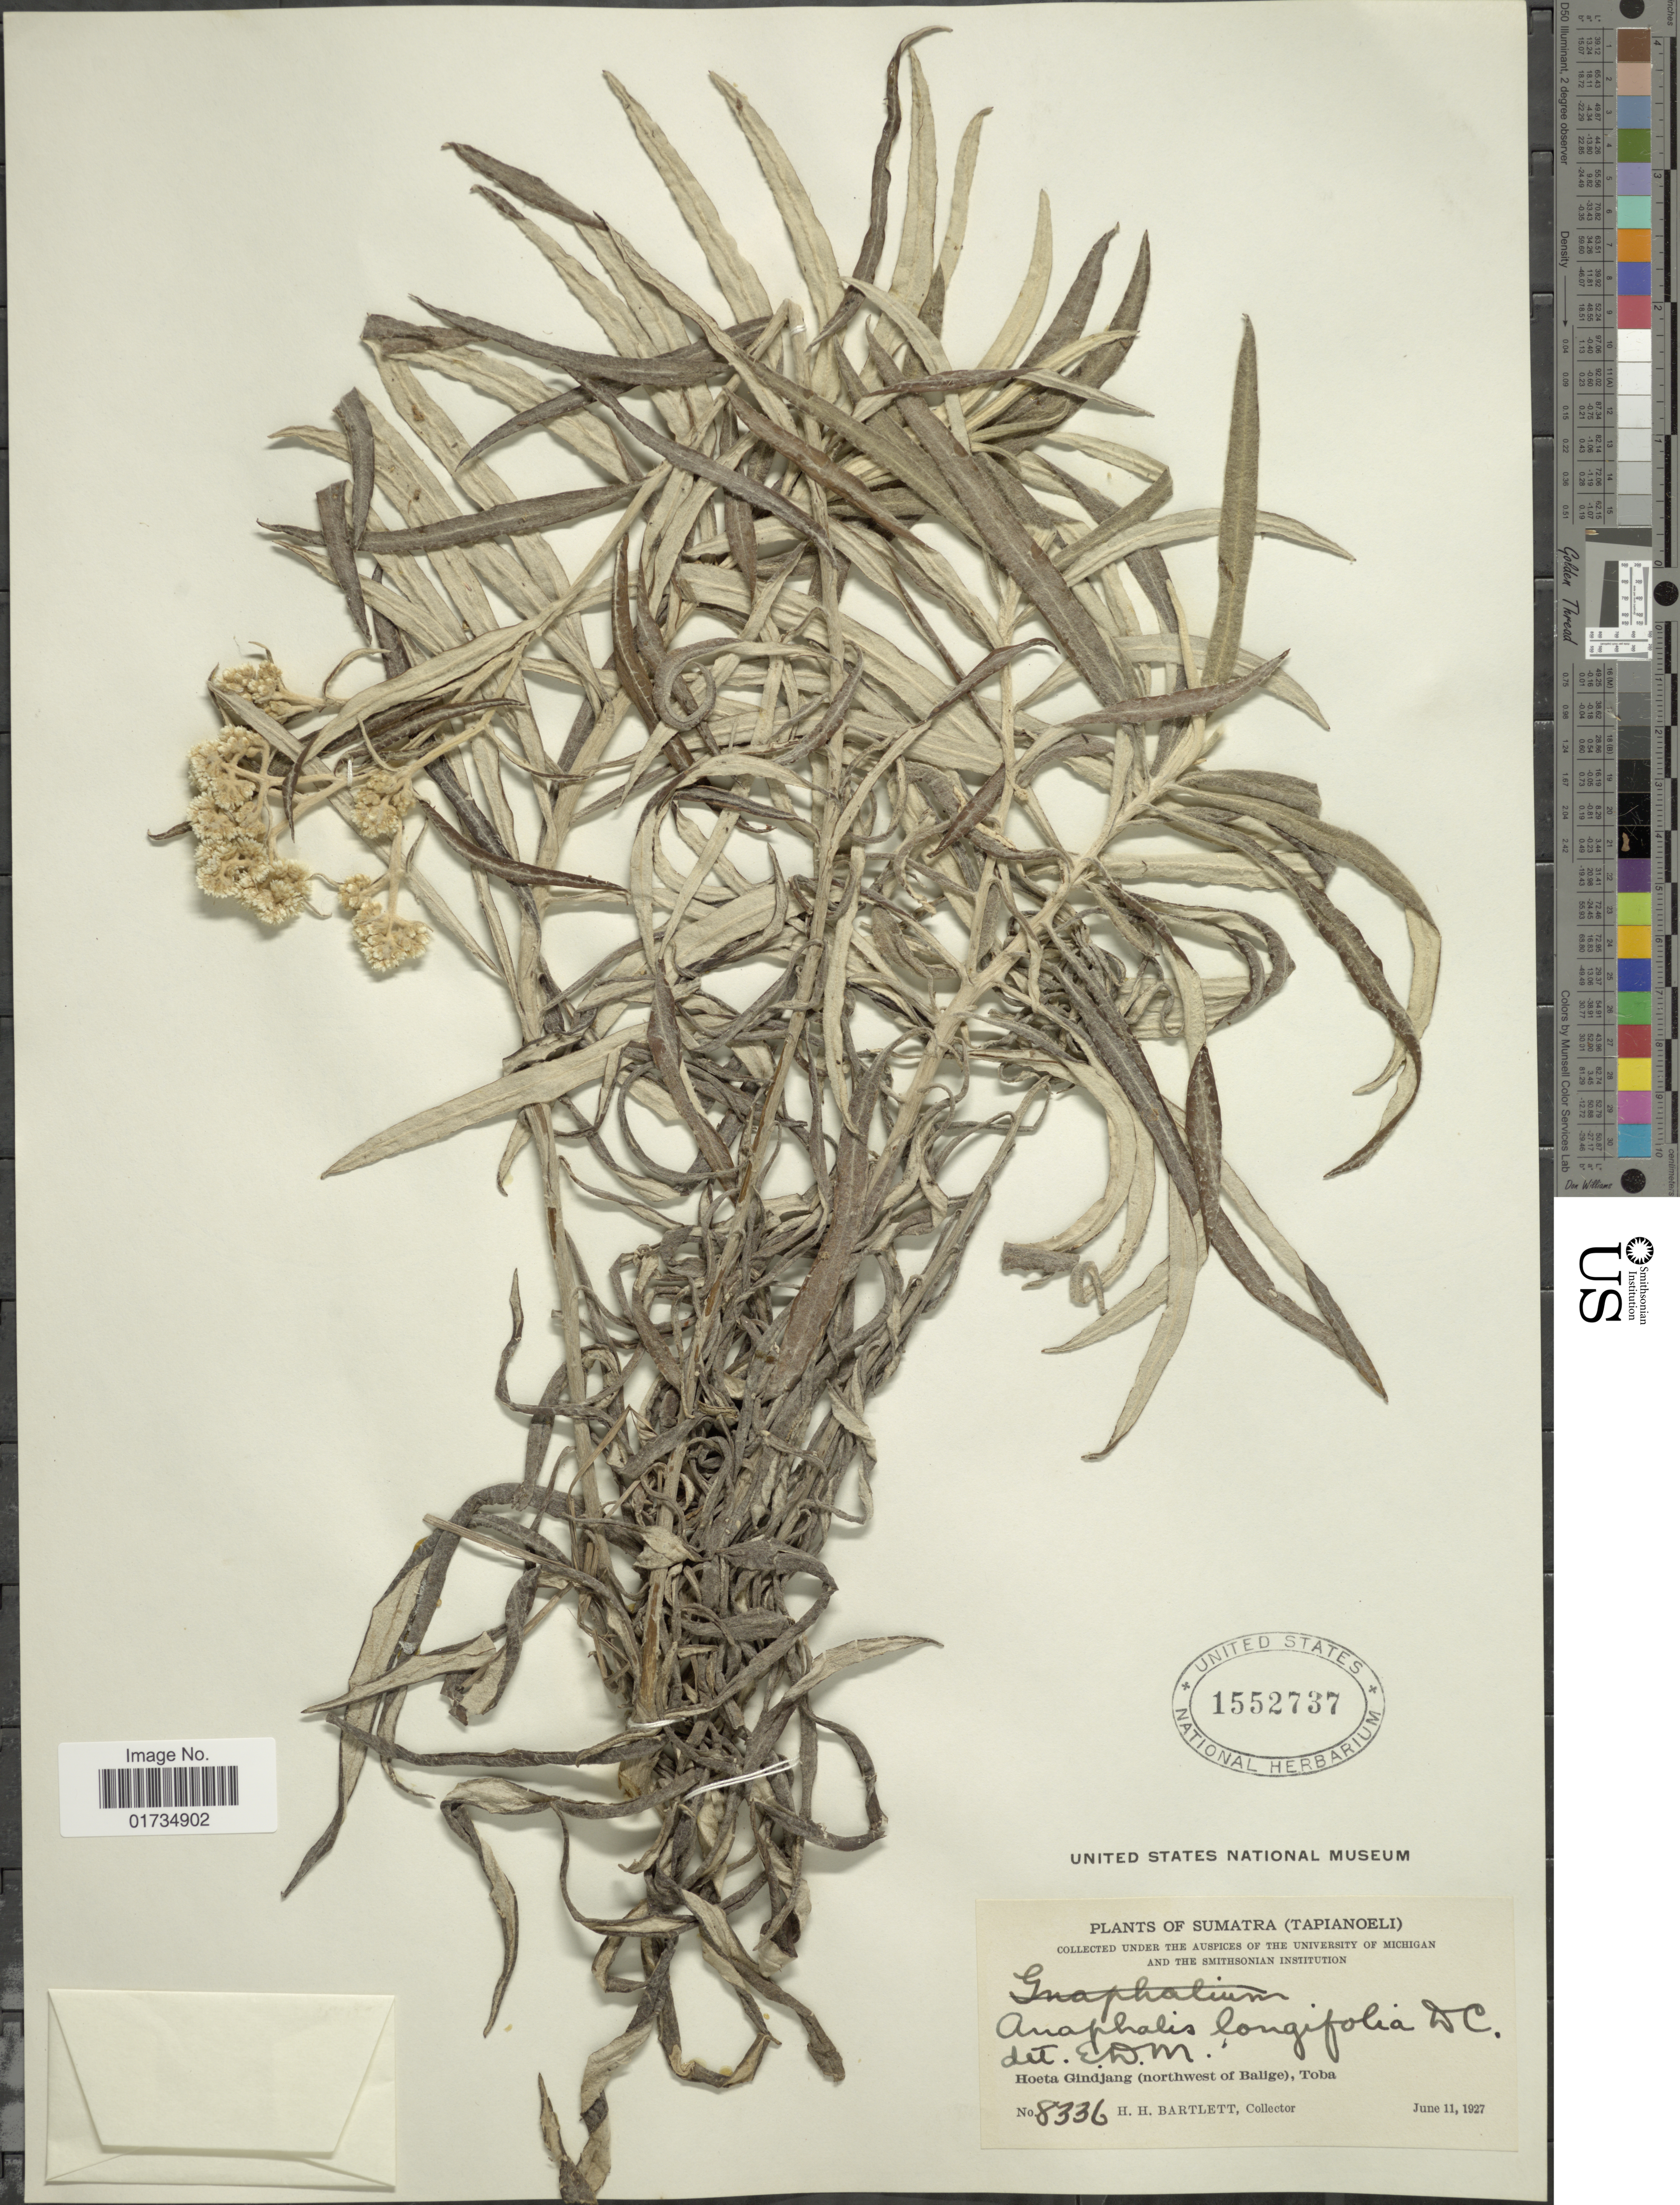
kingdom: Plantae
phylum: Tracheophyta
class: Magnoliopsida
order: Asterales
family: Asteraceae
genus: Anaphalis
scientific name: Anaphalis longifolia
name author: (Blume) DC.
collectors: H. H. Bartlett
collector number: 8336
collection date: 1927-06-11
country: Indonesia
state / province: Sumatra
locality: Sumatra (Tapianoeli). Hoeta Gindjang (northwest of Balige), Toba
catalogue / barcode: US 1552737